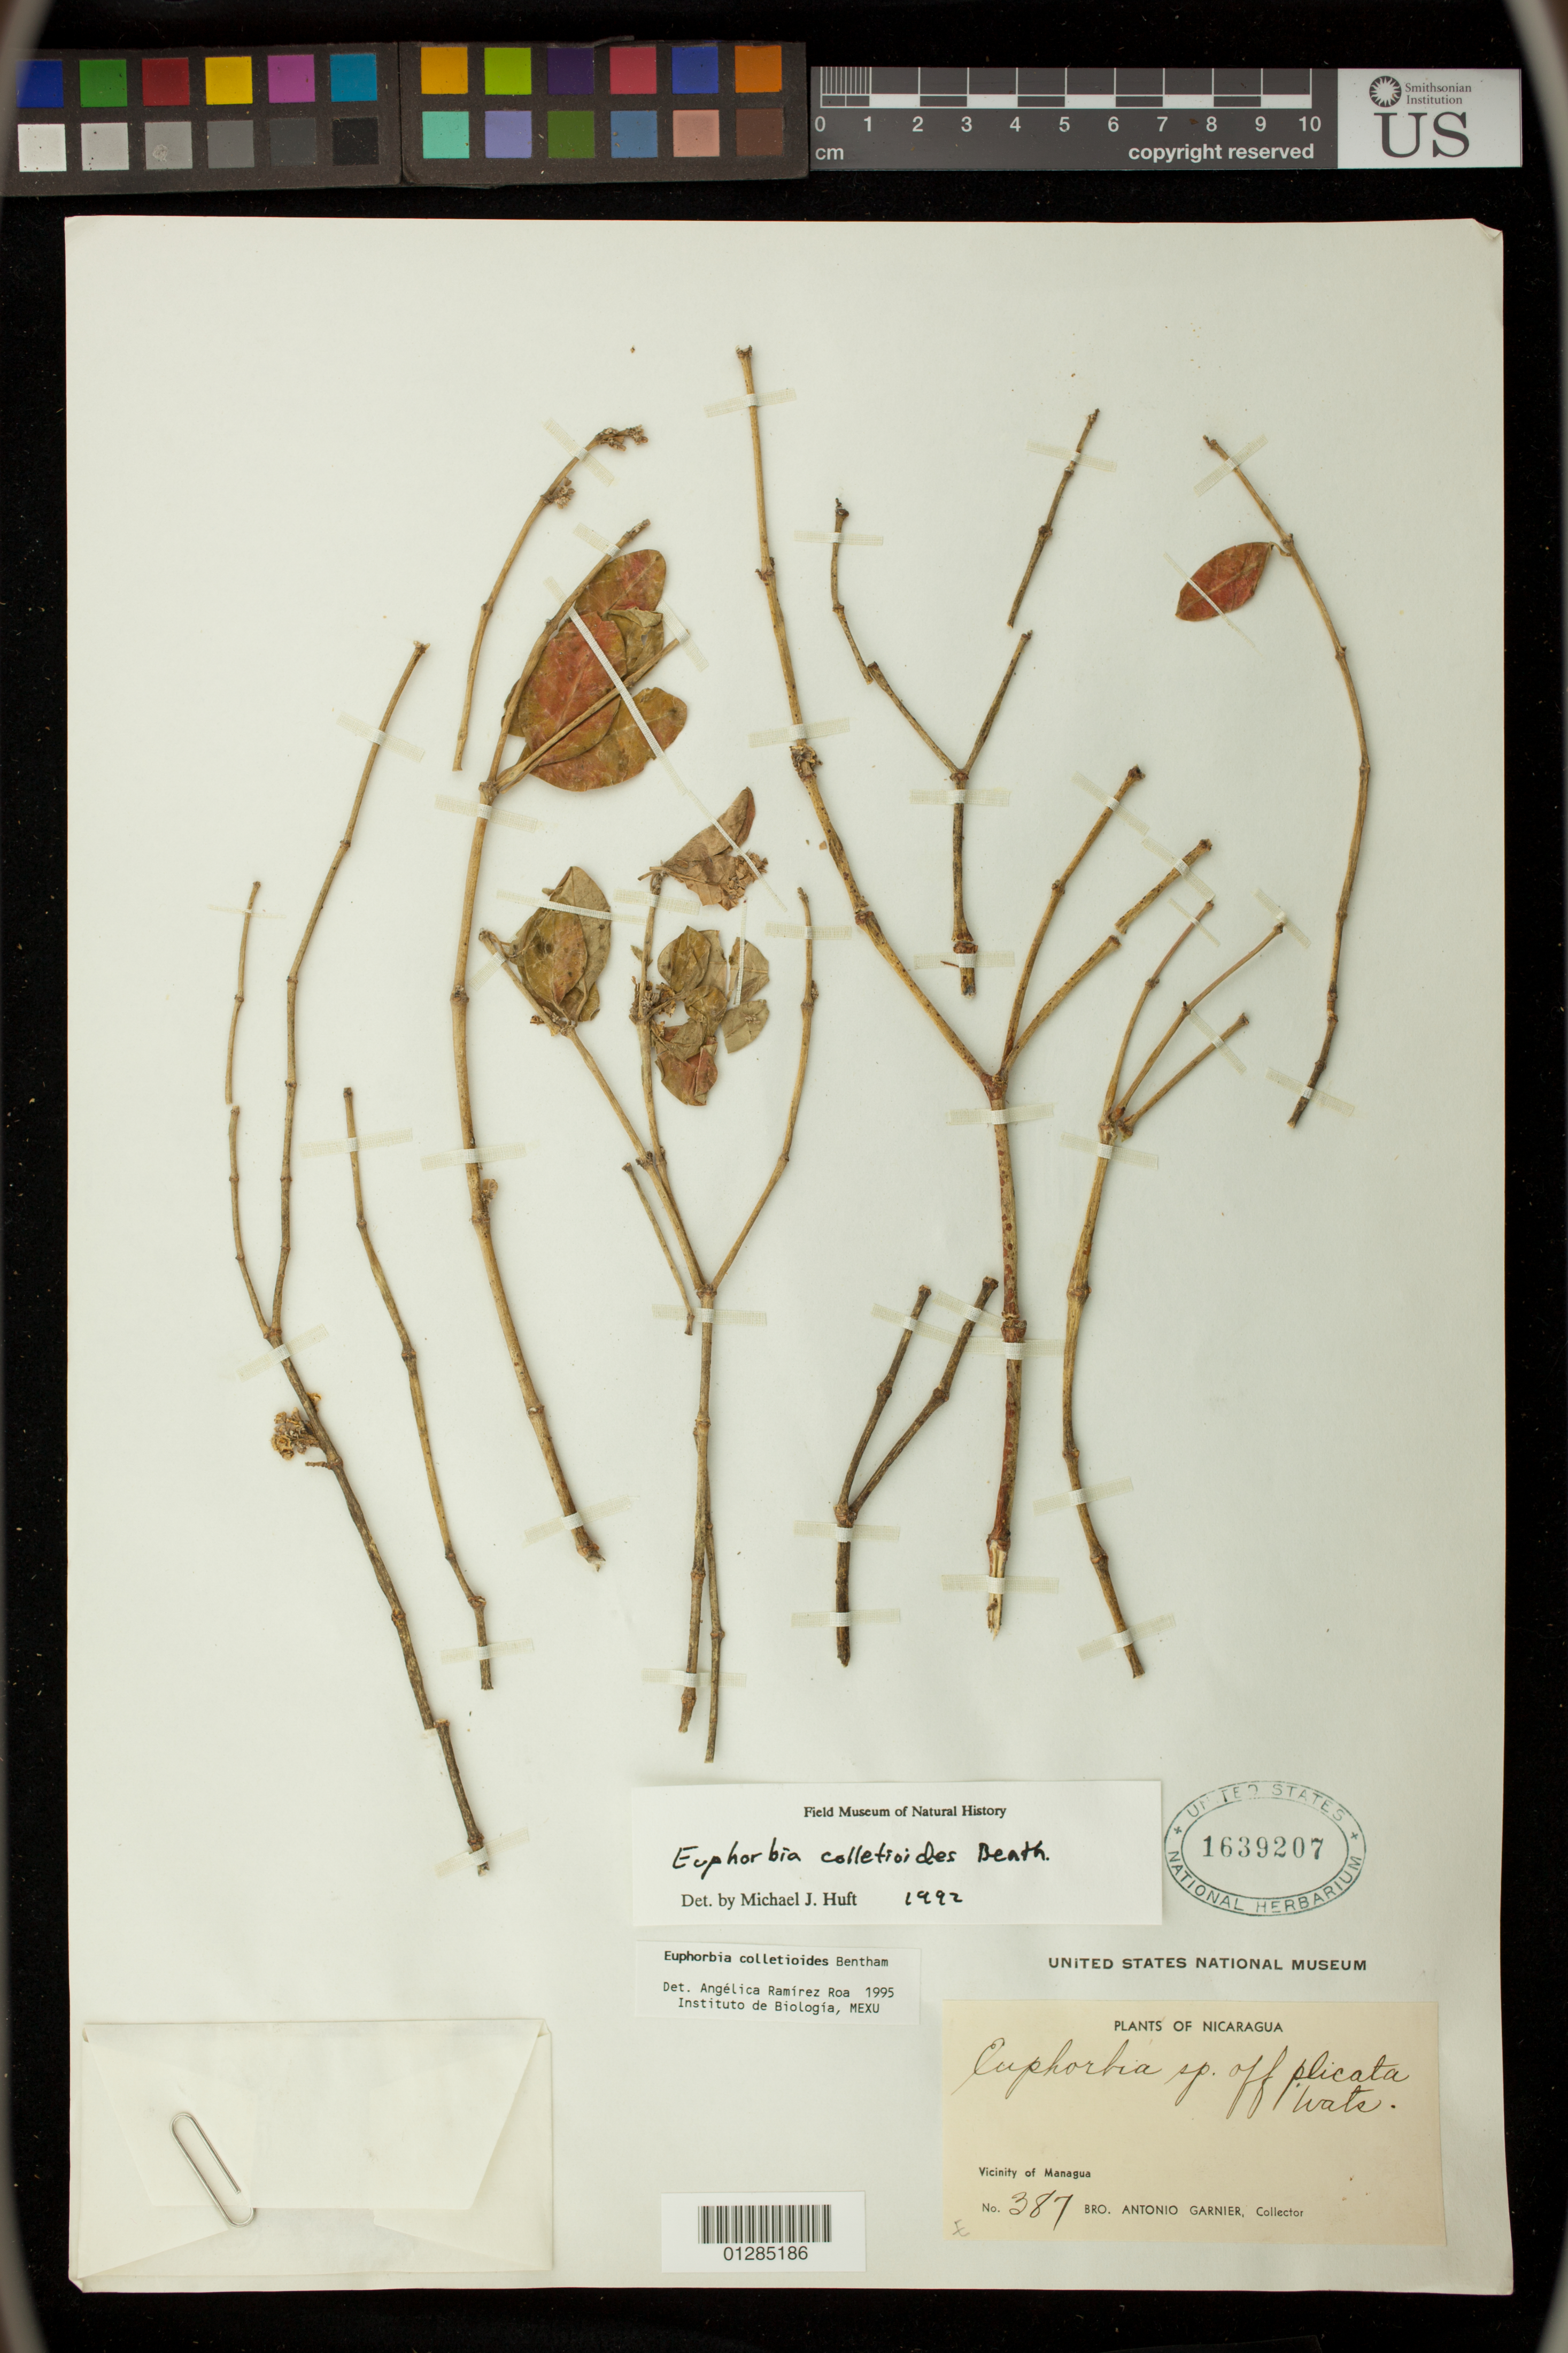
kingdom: Plantae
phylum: Tracheophyta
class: Magnoliopsida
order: Malpighiales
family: Euphorbiaceae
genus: Euphorbia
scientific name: Euphorbia colletioides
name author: Benth.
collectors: Bro. A. Garnier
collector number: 387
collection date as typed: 1943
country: Nicaragua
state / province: Managua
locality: Vicinity of Managua.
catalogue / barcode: US 1639207